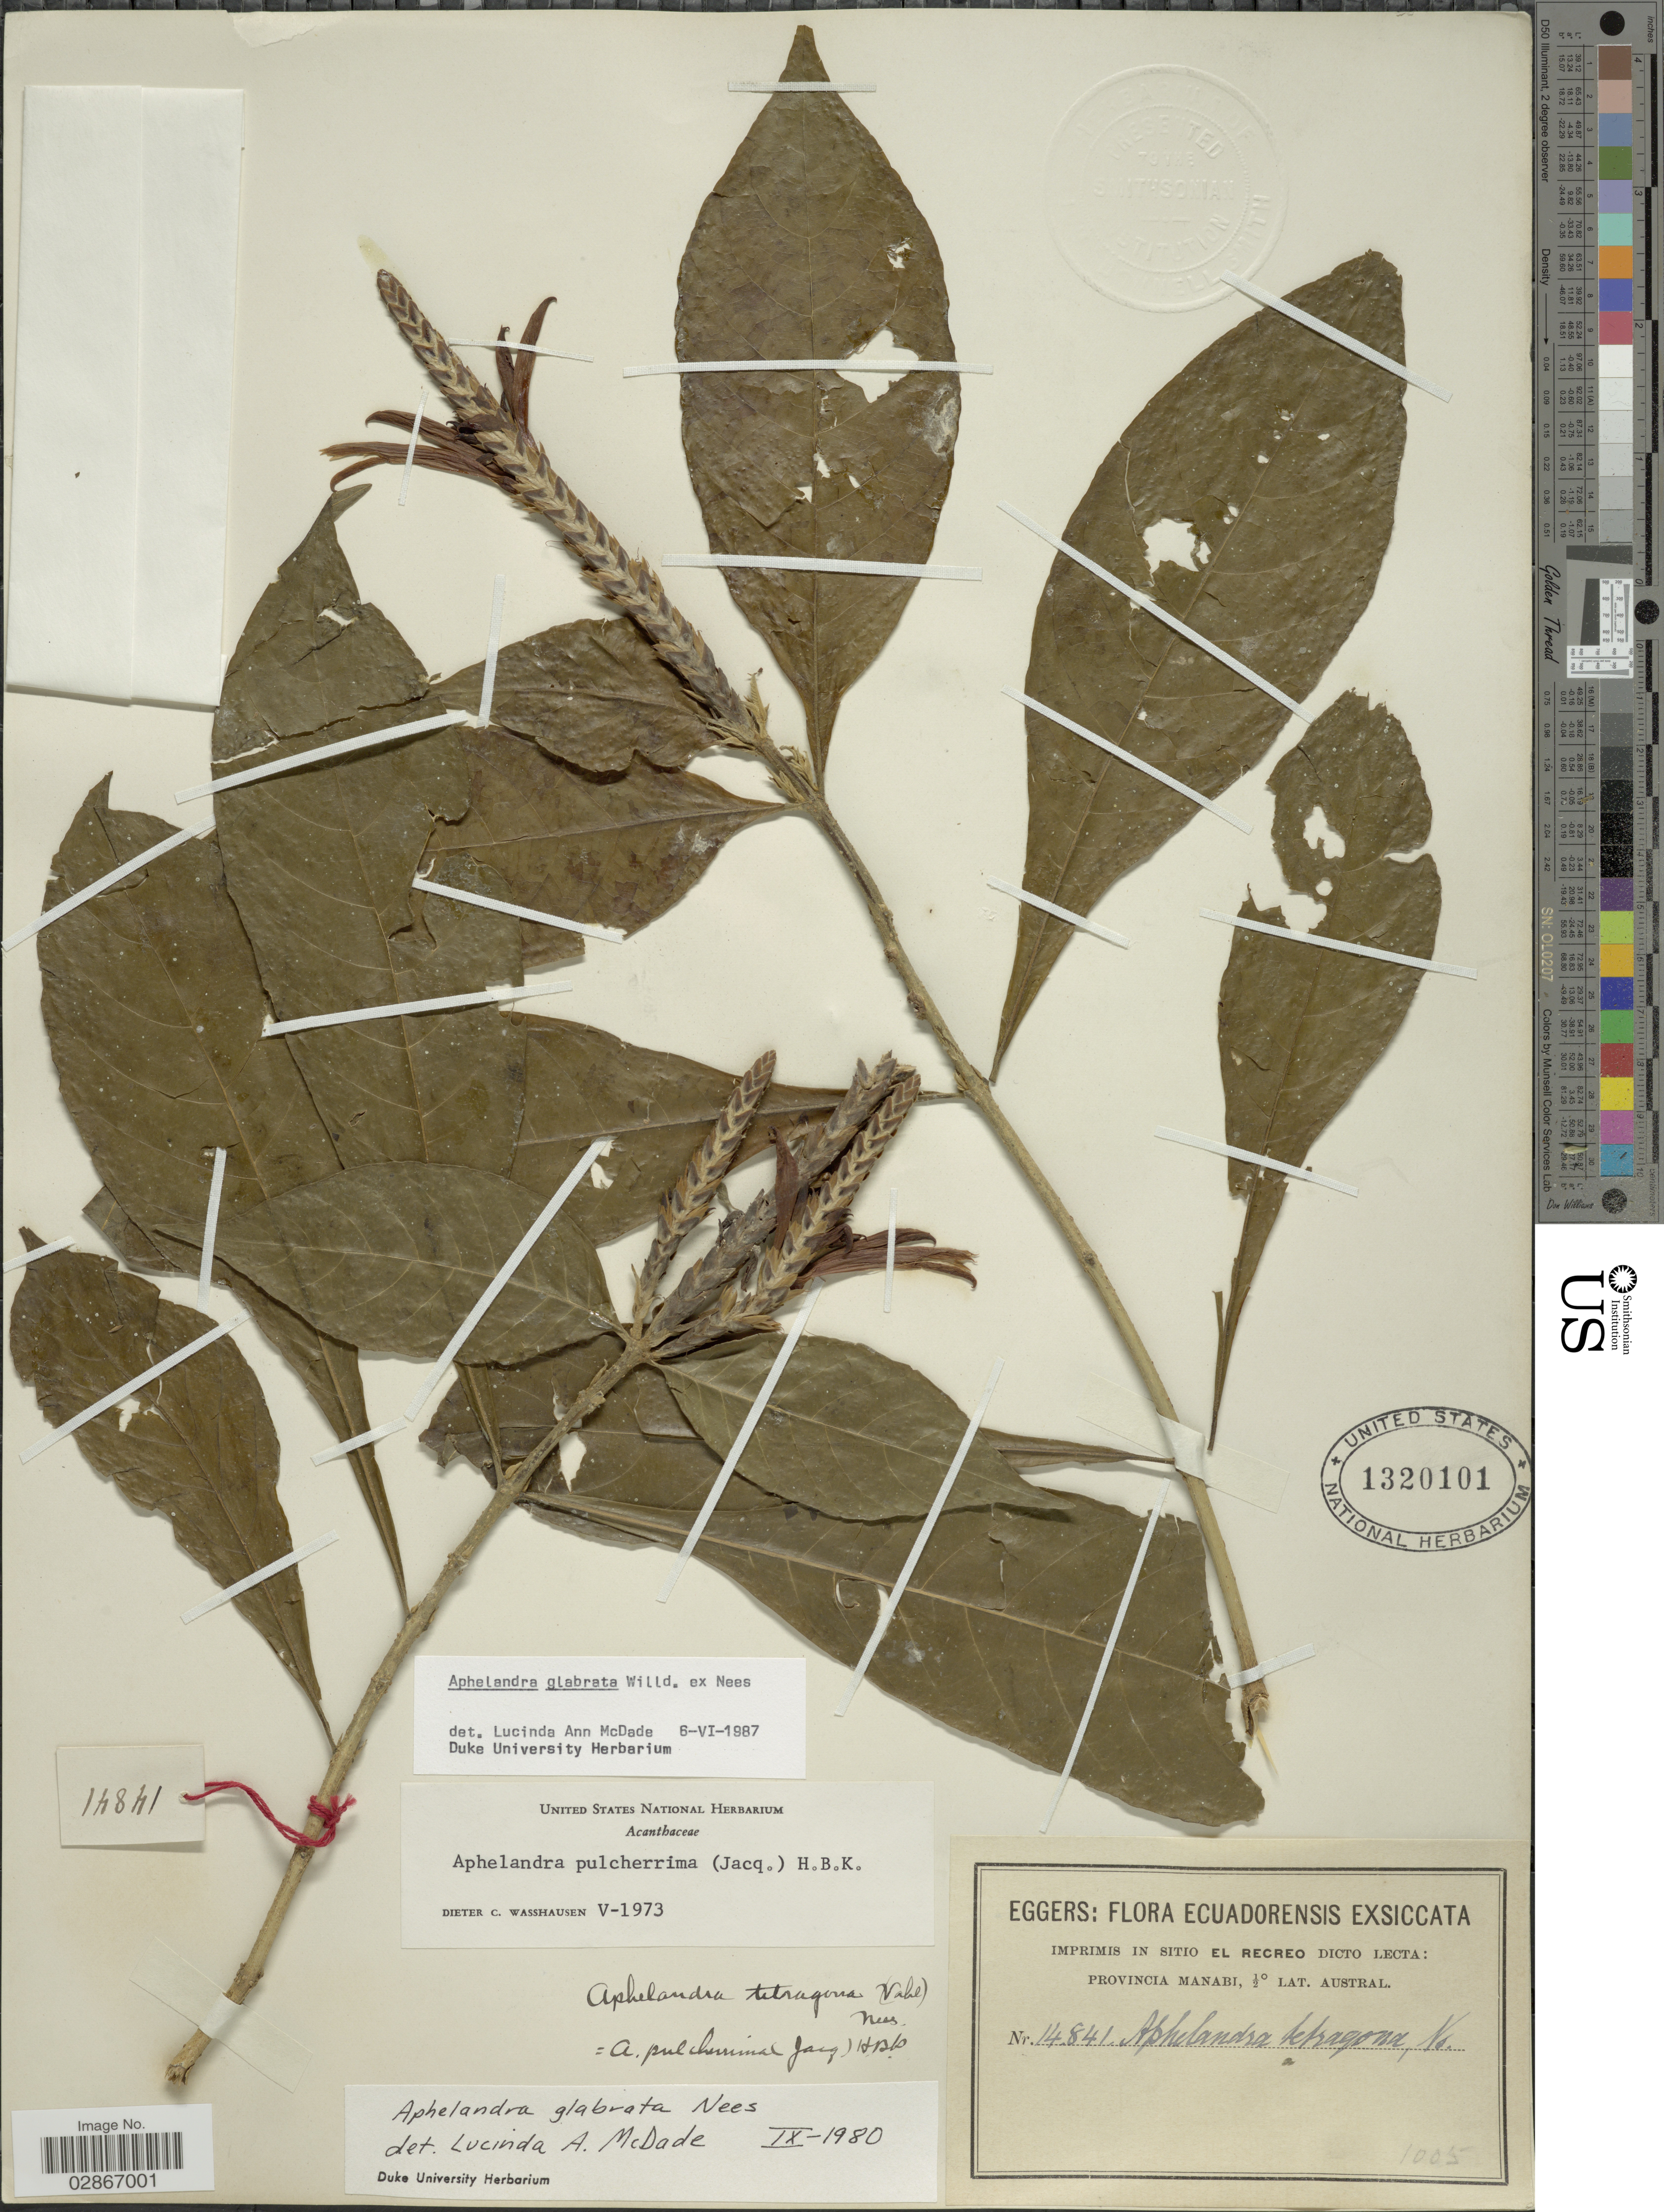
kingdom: Plantae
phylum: Tracheophyta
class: Magnoliopsida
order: Lamiales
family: Acanthaceae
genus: Aphelandra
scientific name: Aphelandra glabrata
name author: Willd. ex Nees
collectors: -. Eggers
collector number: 14841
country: Ecuador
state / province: Manabí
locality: In sitio El Recreo.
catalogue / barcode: US 1320101